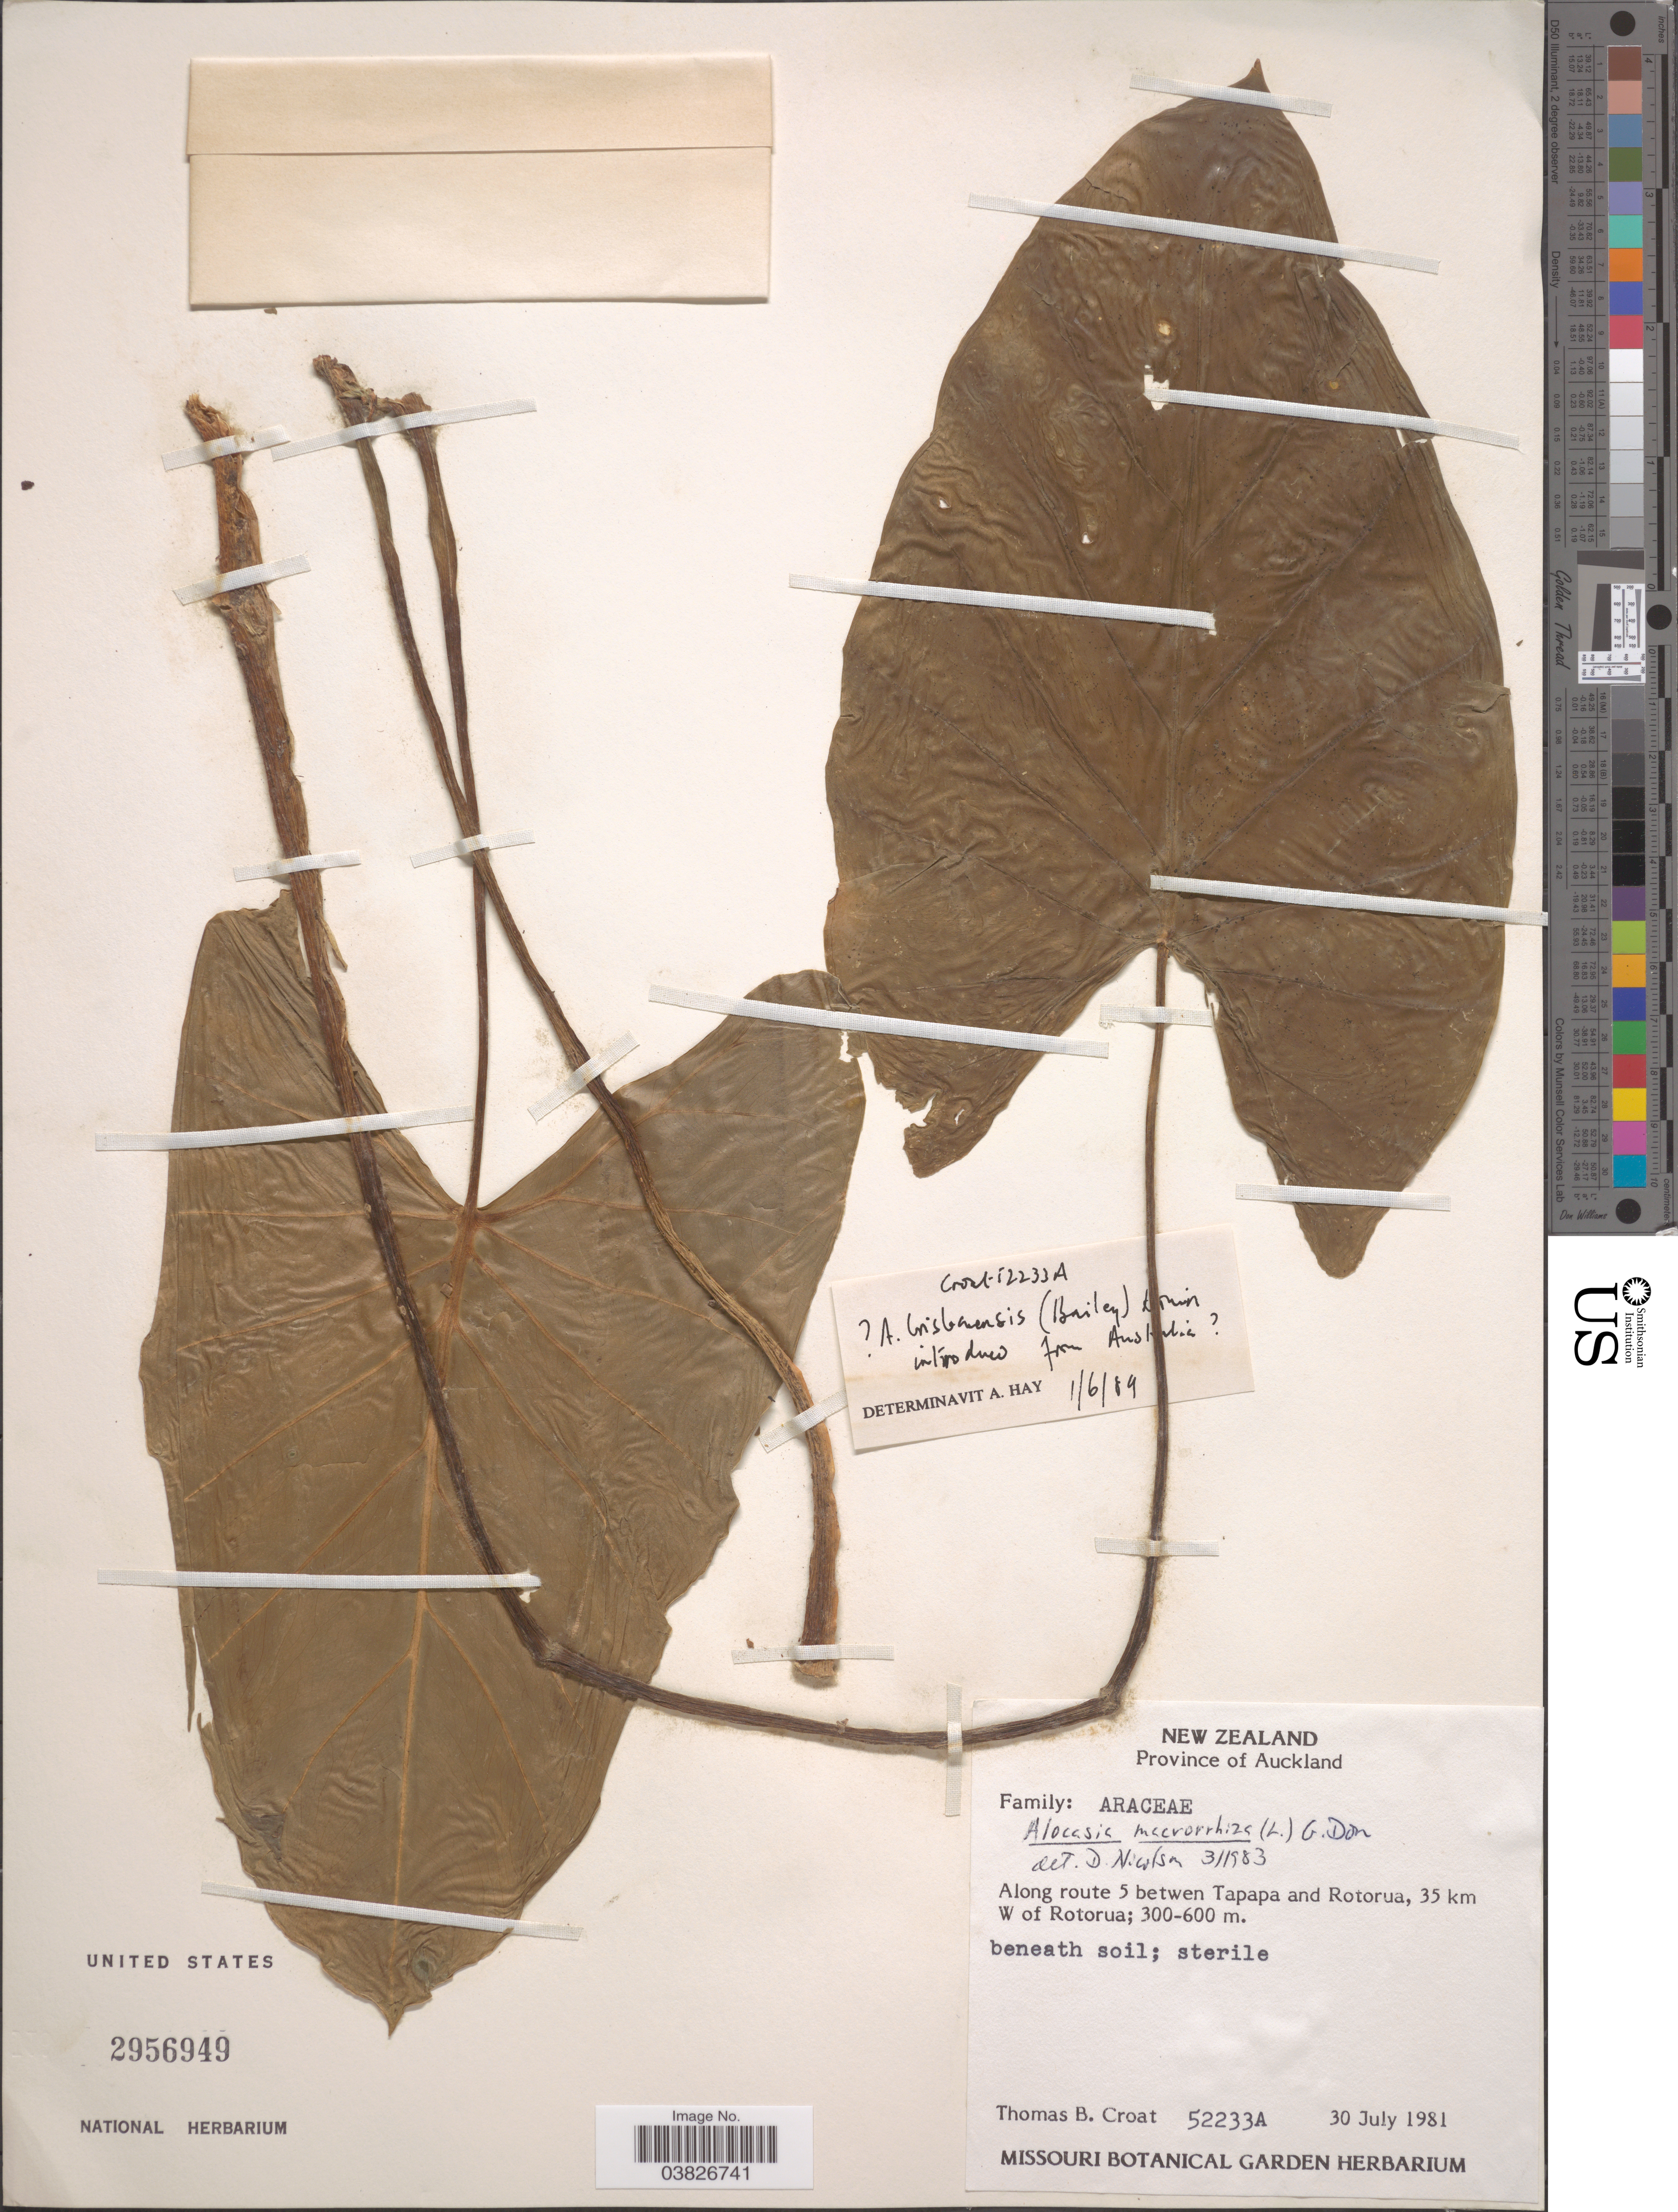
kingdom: Plantae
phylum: Tracheophyta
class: Liliopsida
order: Alismatales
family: Araceae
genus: Alocasia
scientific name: Alocasia brisbanensis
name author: (F.M. Bailey) Domin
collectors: T. B. Croat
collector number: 52233A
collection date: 1981-07-30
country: New Zealand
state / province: Auckland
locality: Along route 5 between Tapap and Rotorua, 35 km W of Rotorua.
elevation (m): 300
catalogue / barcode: US 2956949